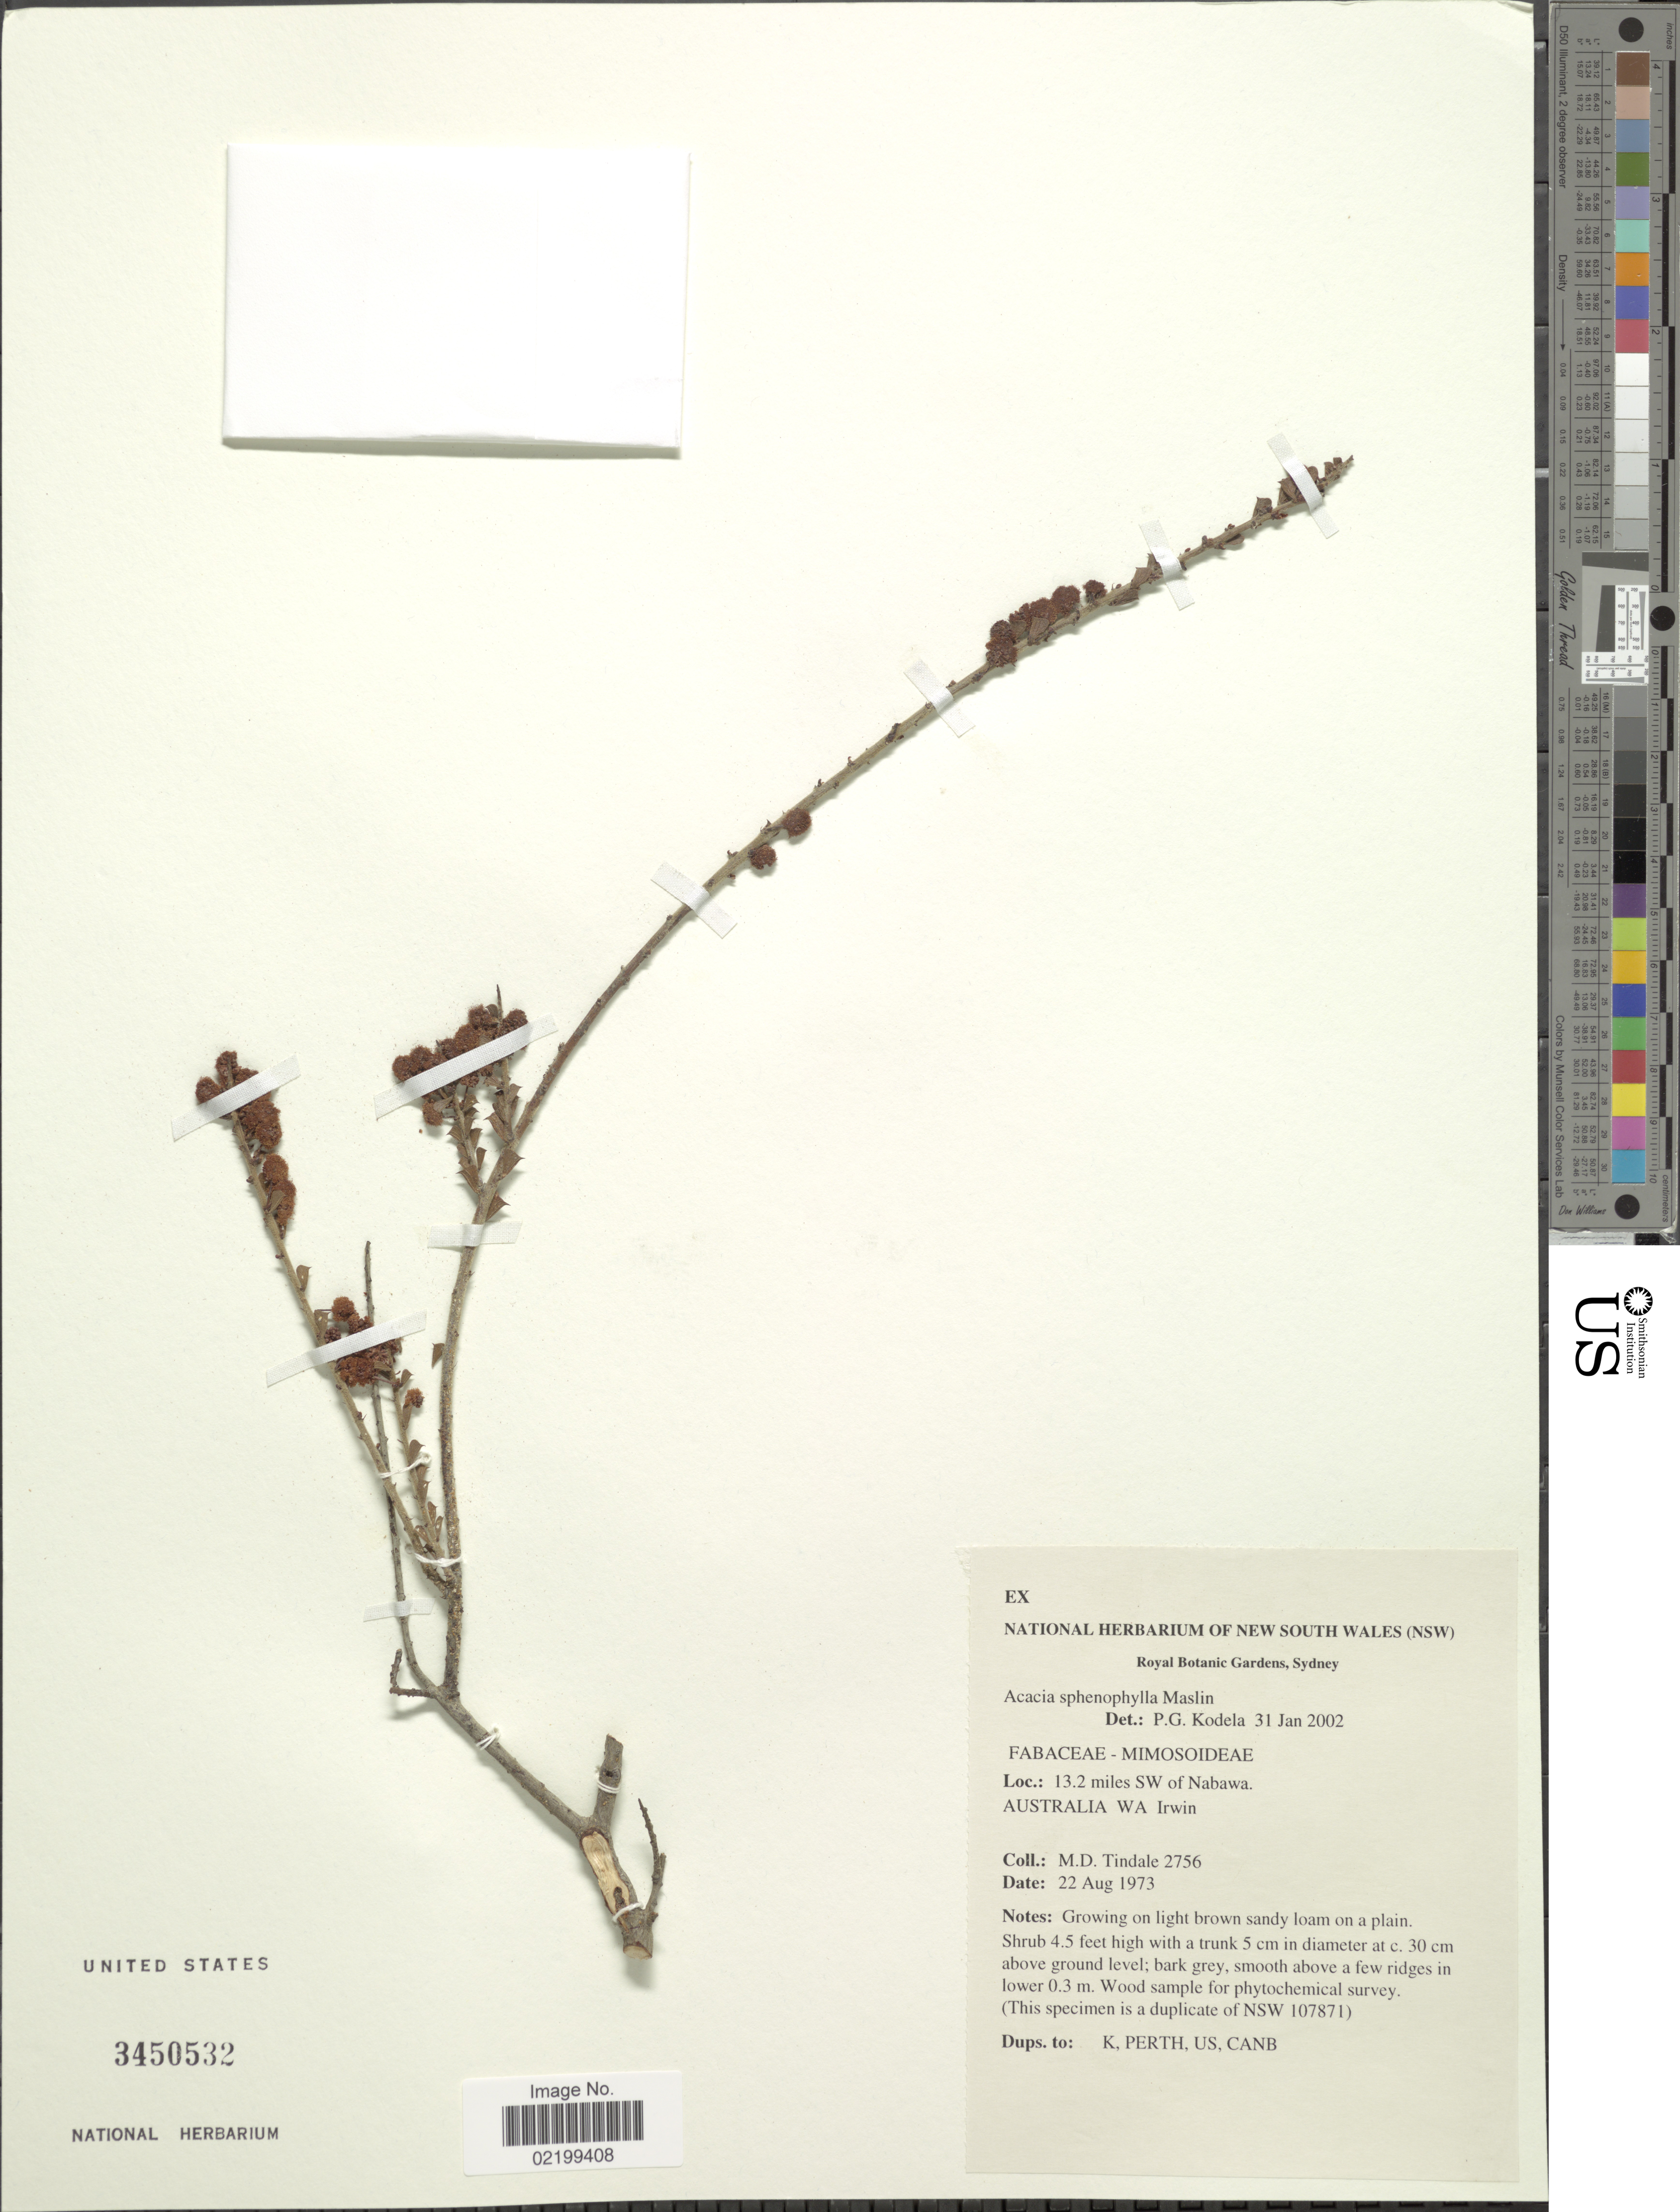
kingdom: Plantae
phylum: Tracheophyta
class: Magnoliopsida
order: Fabales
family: Fabaceae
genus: Acacia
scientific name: Acacia sphenophylla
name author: Maslin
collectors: M. D. Tindale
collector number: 2756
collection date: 1973-08-22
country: Australia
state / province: Western Australia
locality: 13.2 miles SW of Nabawa, Irwin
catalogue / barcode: US 3450532